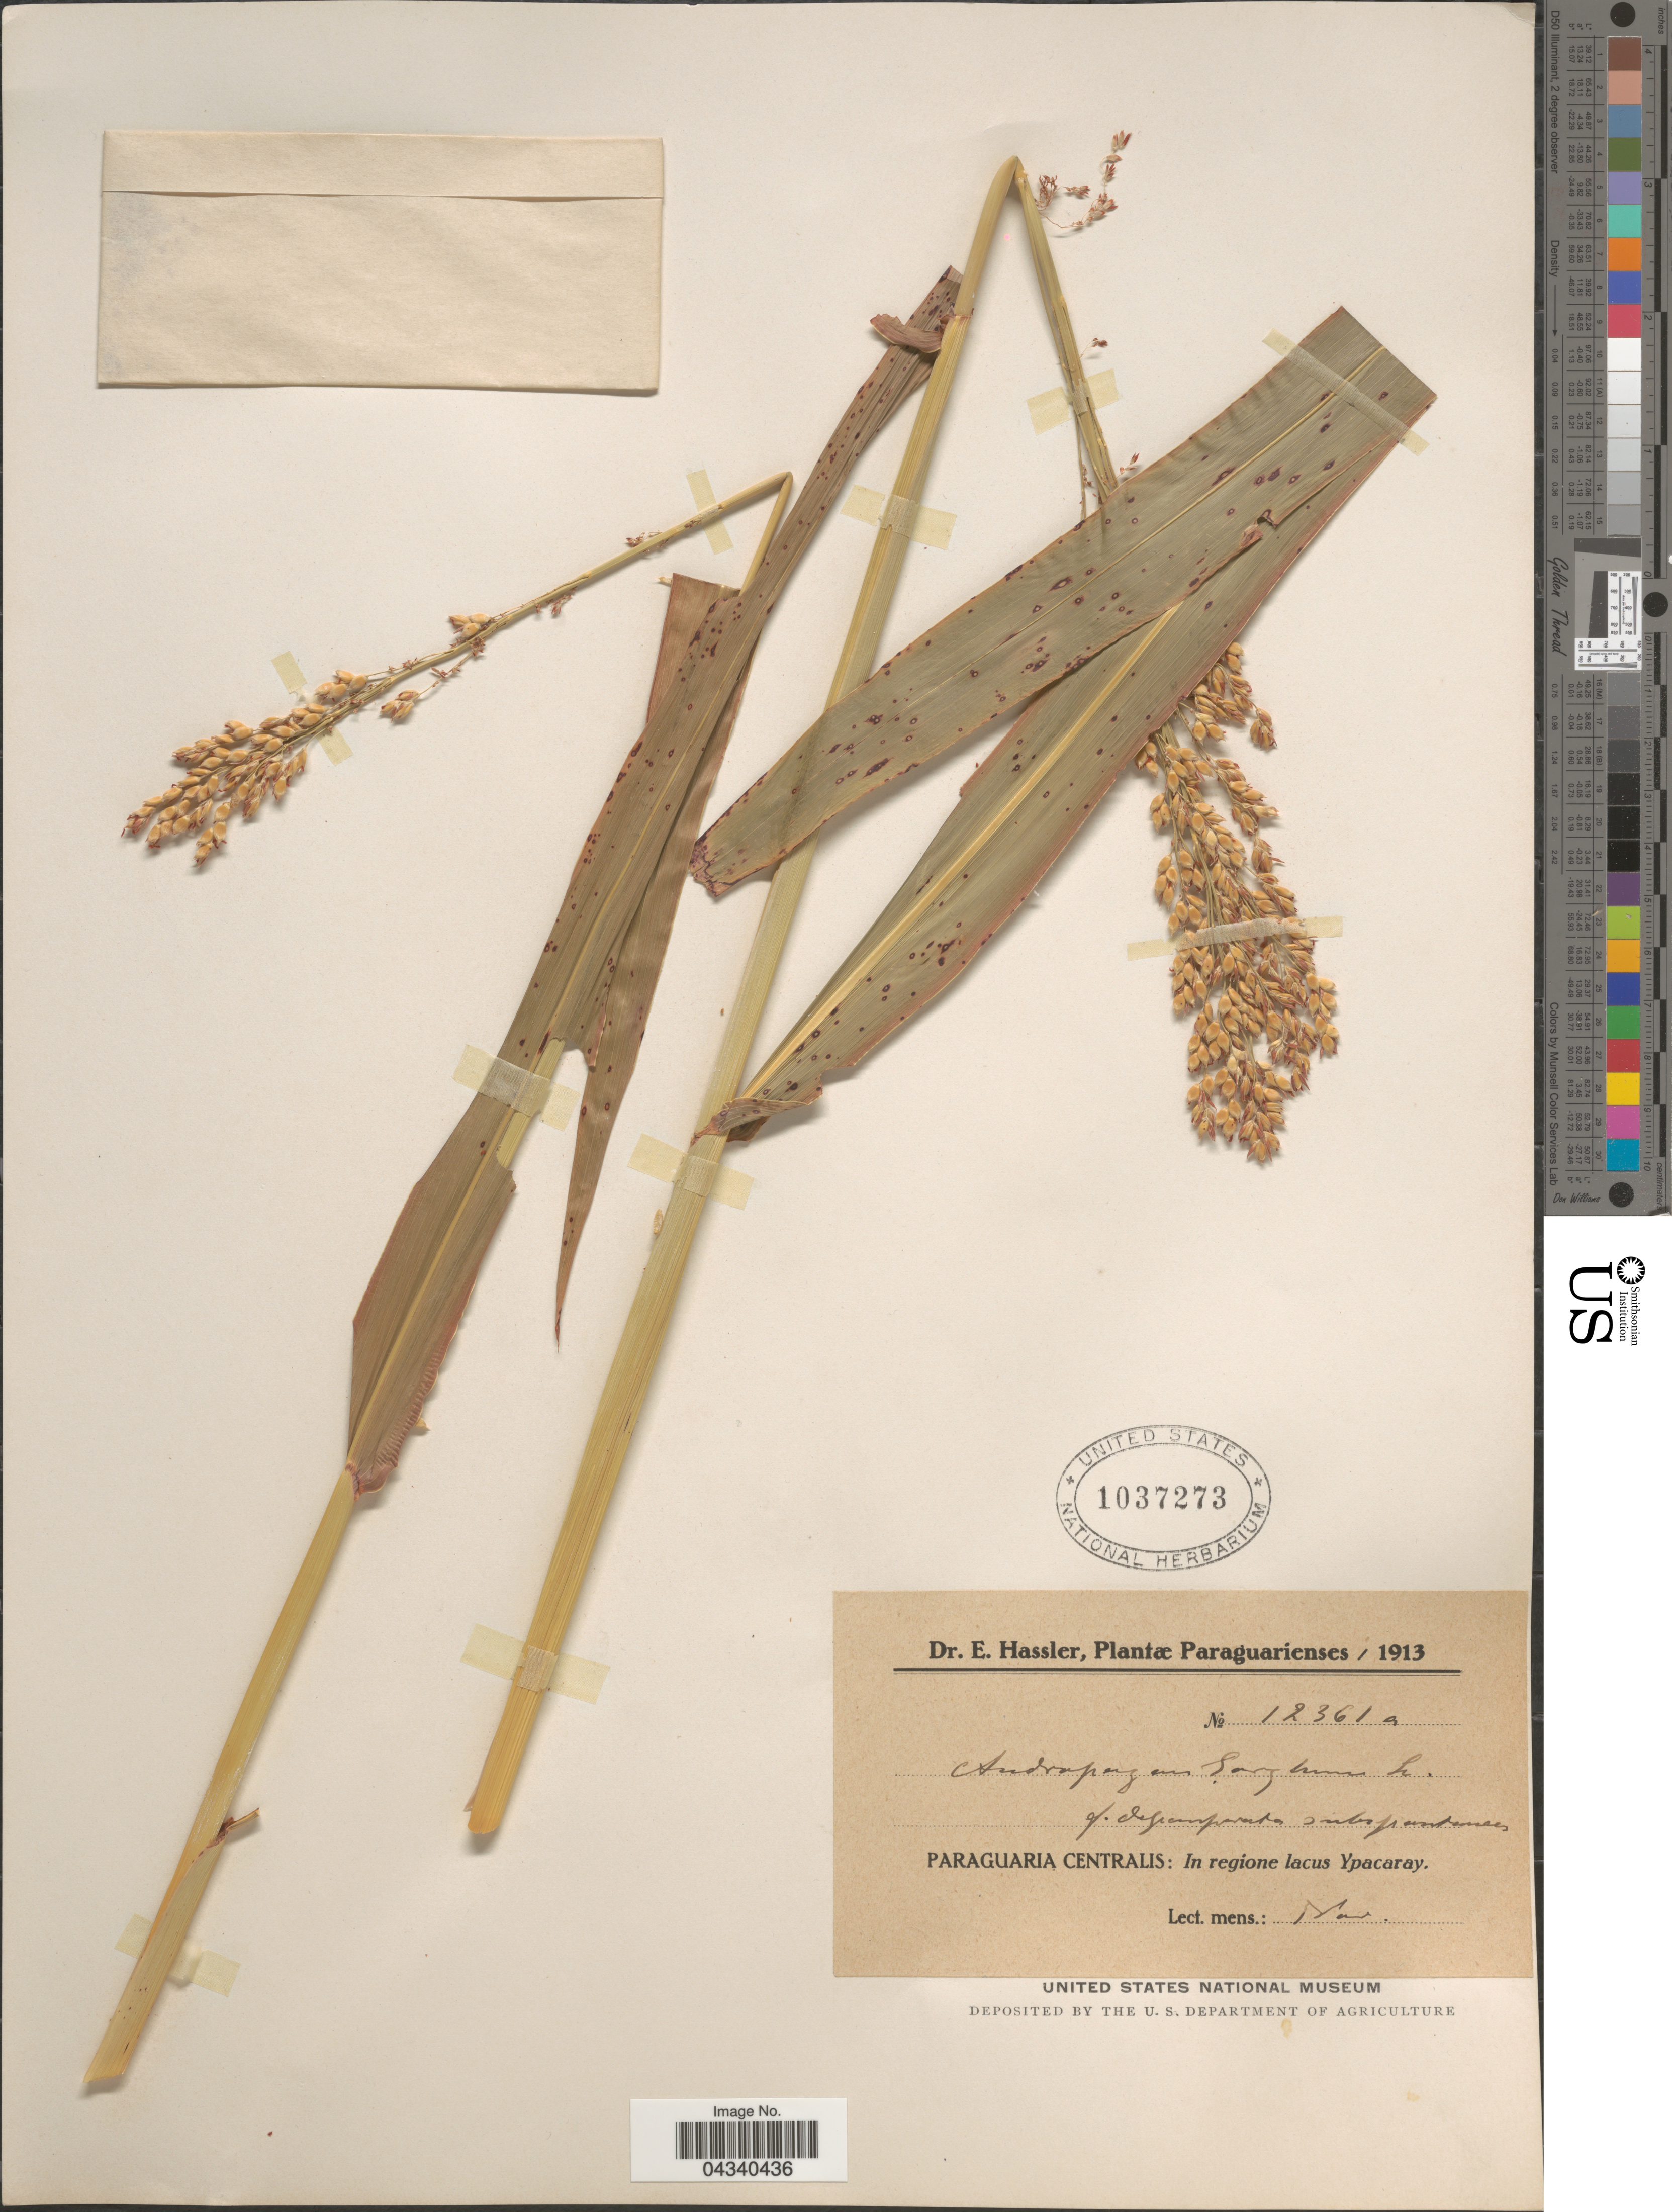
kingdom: Plantae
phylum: Tracheophyta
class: Liliopsida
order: Poales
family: Poaceae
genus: Sorghum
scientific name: Sorghum drummondii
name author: (Steud.) Nees ex Millsp. & Chase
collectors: E. Hassler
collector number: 12361a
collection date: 1913-11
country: Paraguay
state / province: Paraguari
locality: Paraguaria Centralis: In regione lacus Ypacaray.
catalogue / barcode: US 1037273